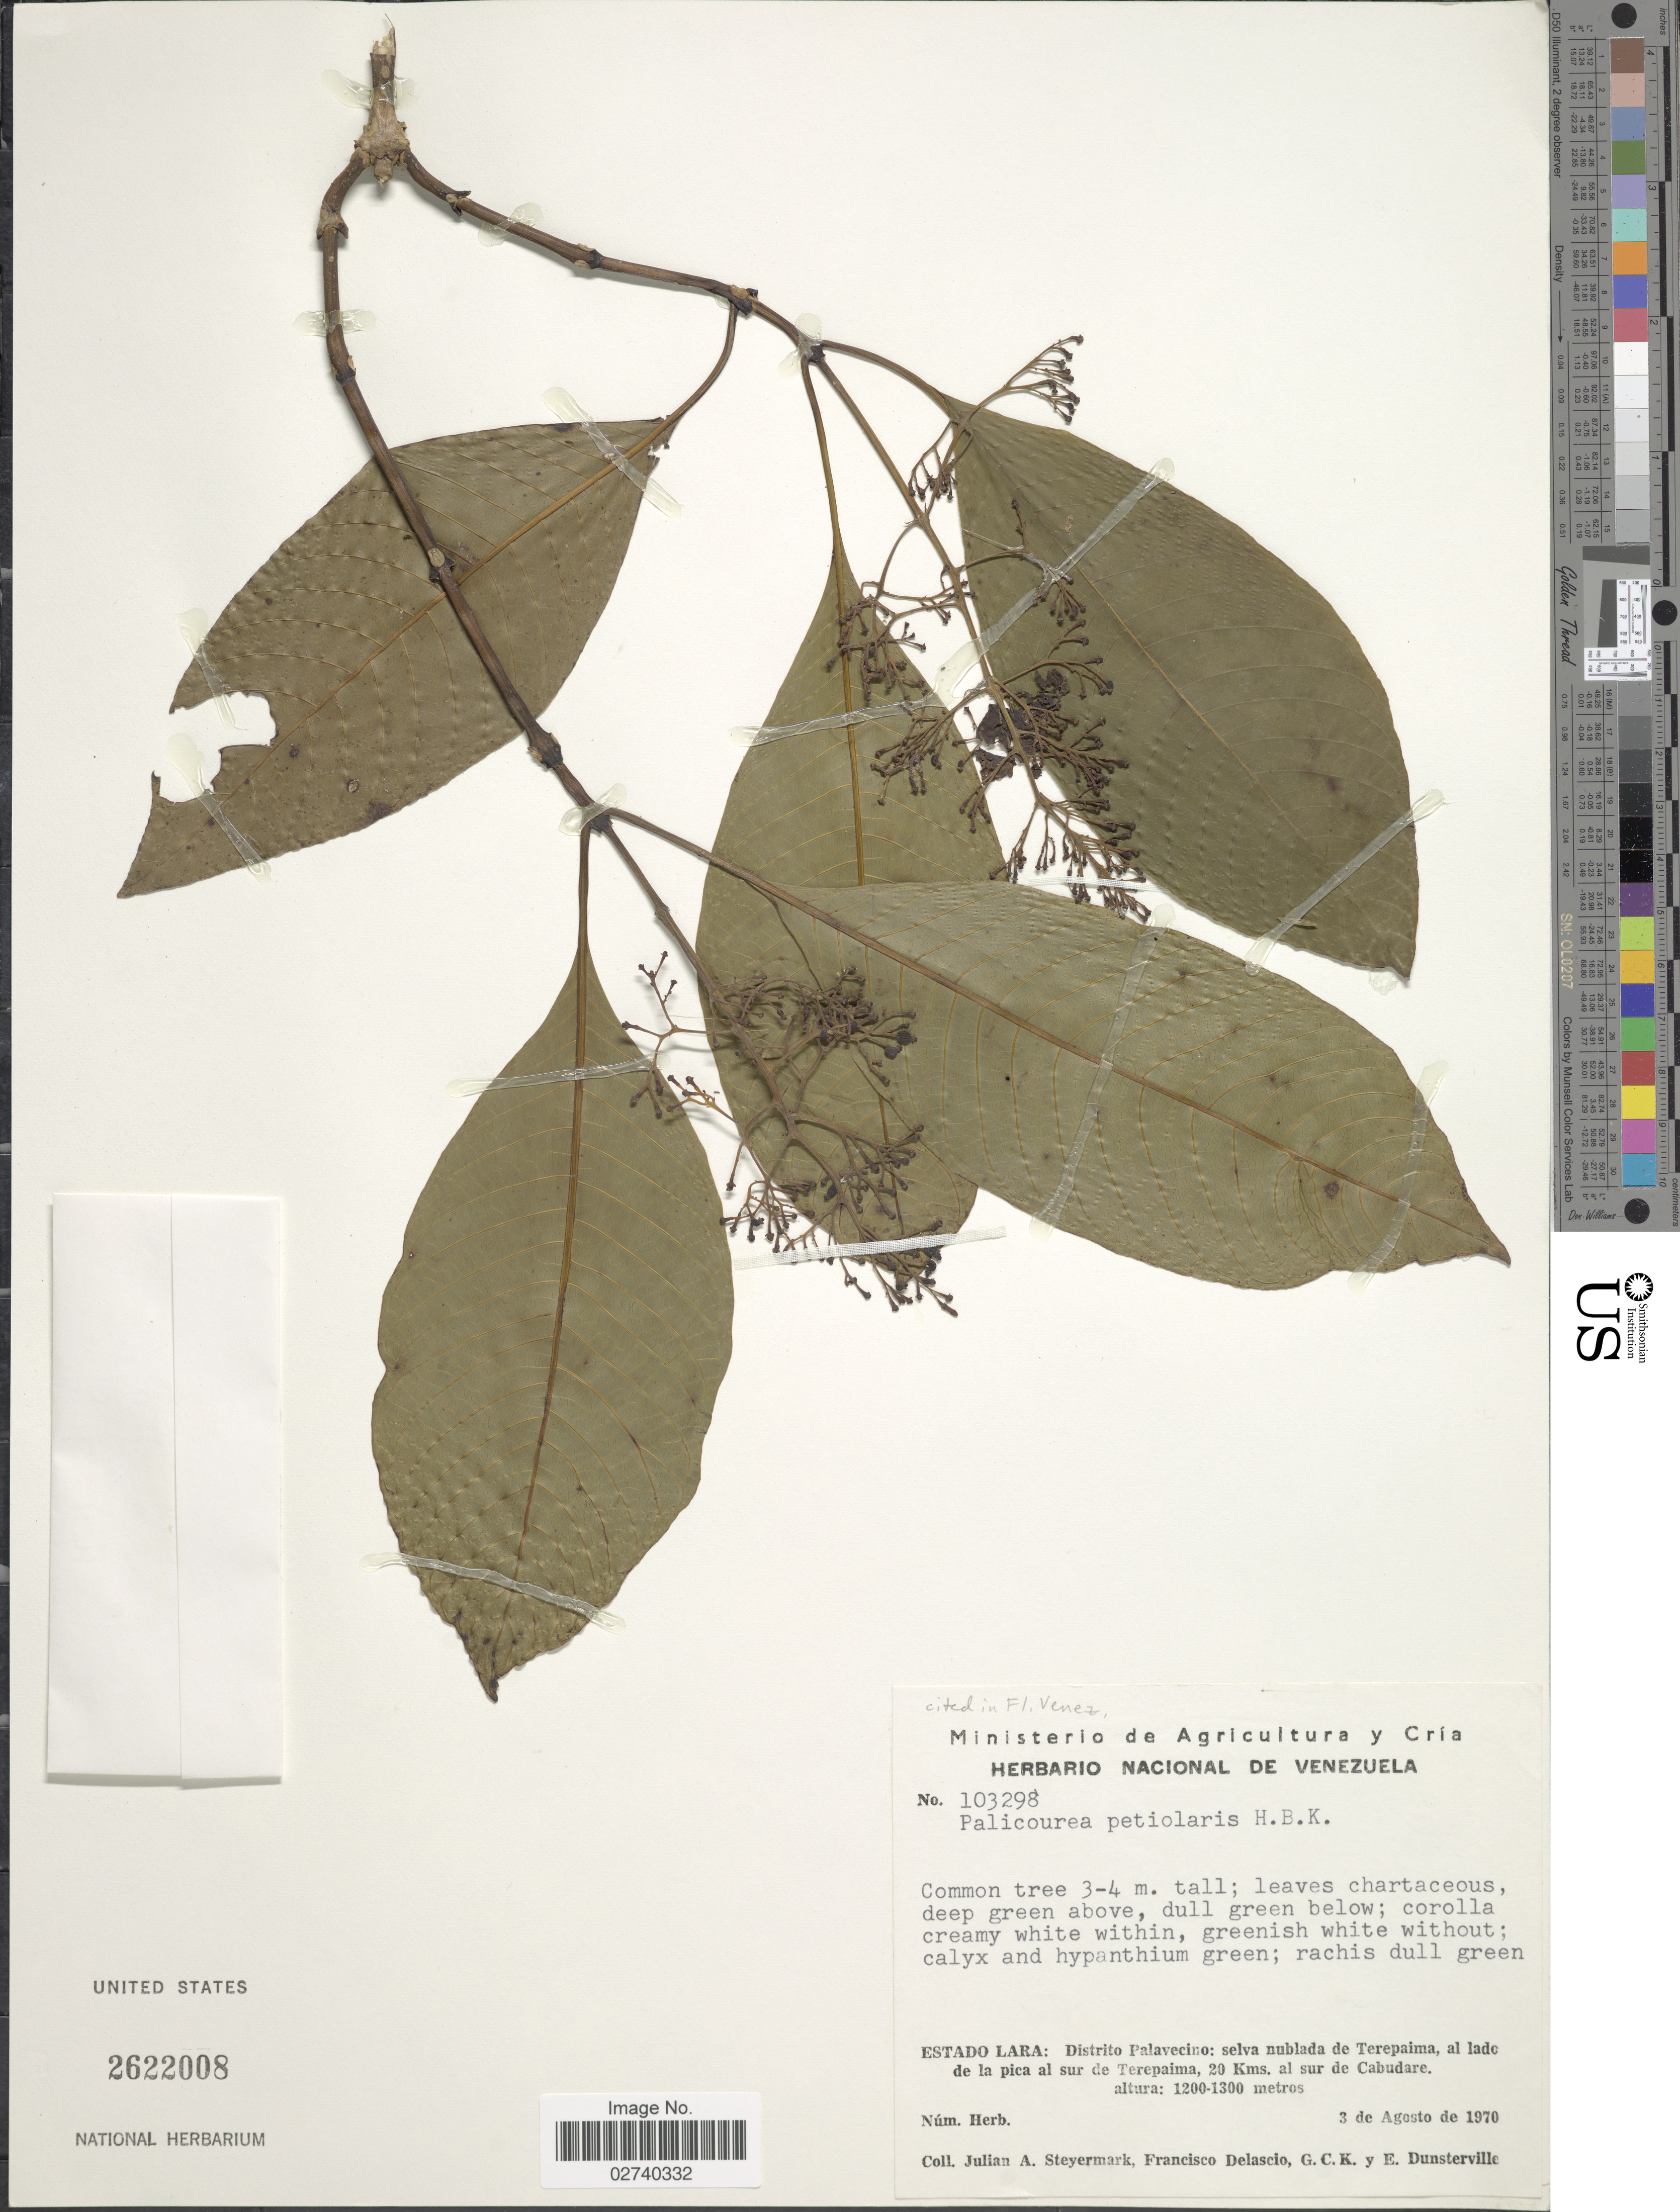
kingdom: Plantae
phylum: Tracheophyta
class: Magnoliopsida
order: Gentianales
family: Rubiaceae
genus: Palicourea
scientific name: Palicourea petiolaris Kunth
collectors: J. Steyermark, F. Delascio, G. C. K. Dunsterville & E. Dunsterville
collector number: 103298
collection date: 1970-08-03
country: Venezuela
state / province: Lara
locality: Distrito Palavecino: selva nublada de Terepaima, al lado de la pica al sur de Terepaima, 20 Kms. al sur de Cabudare.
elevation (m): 1200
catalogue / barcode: US 2622008